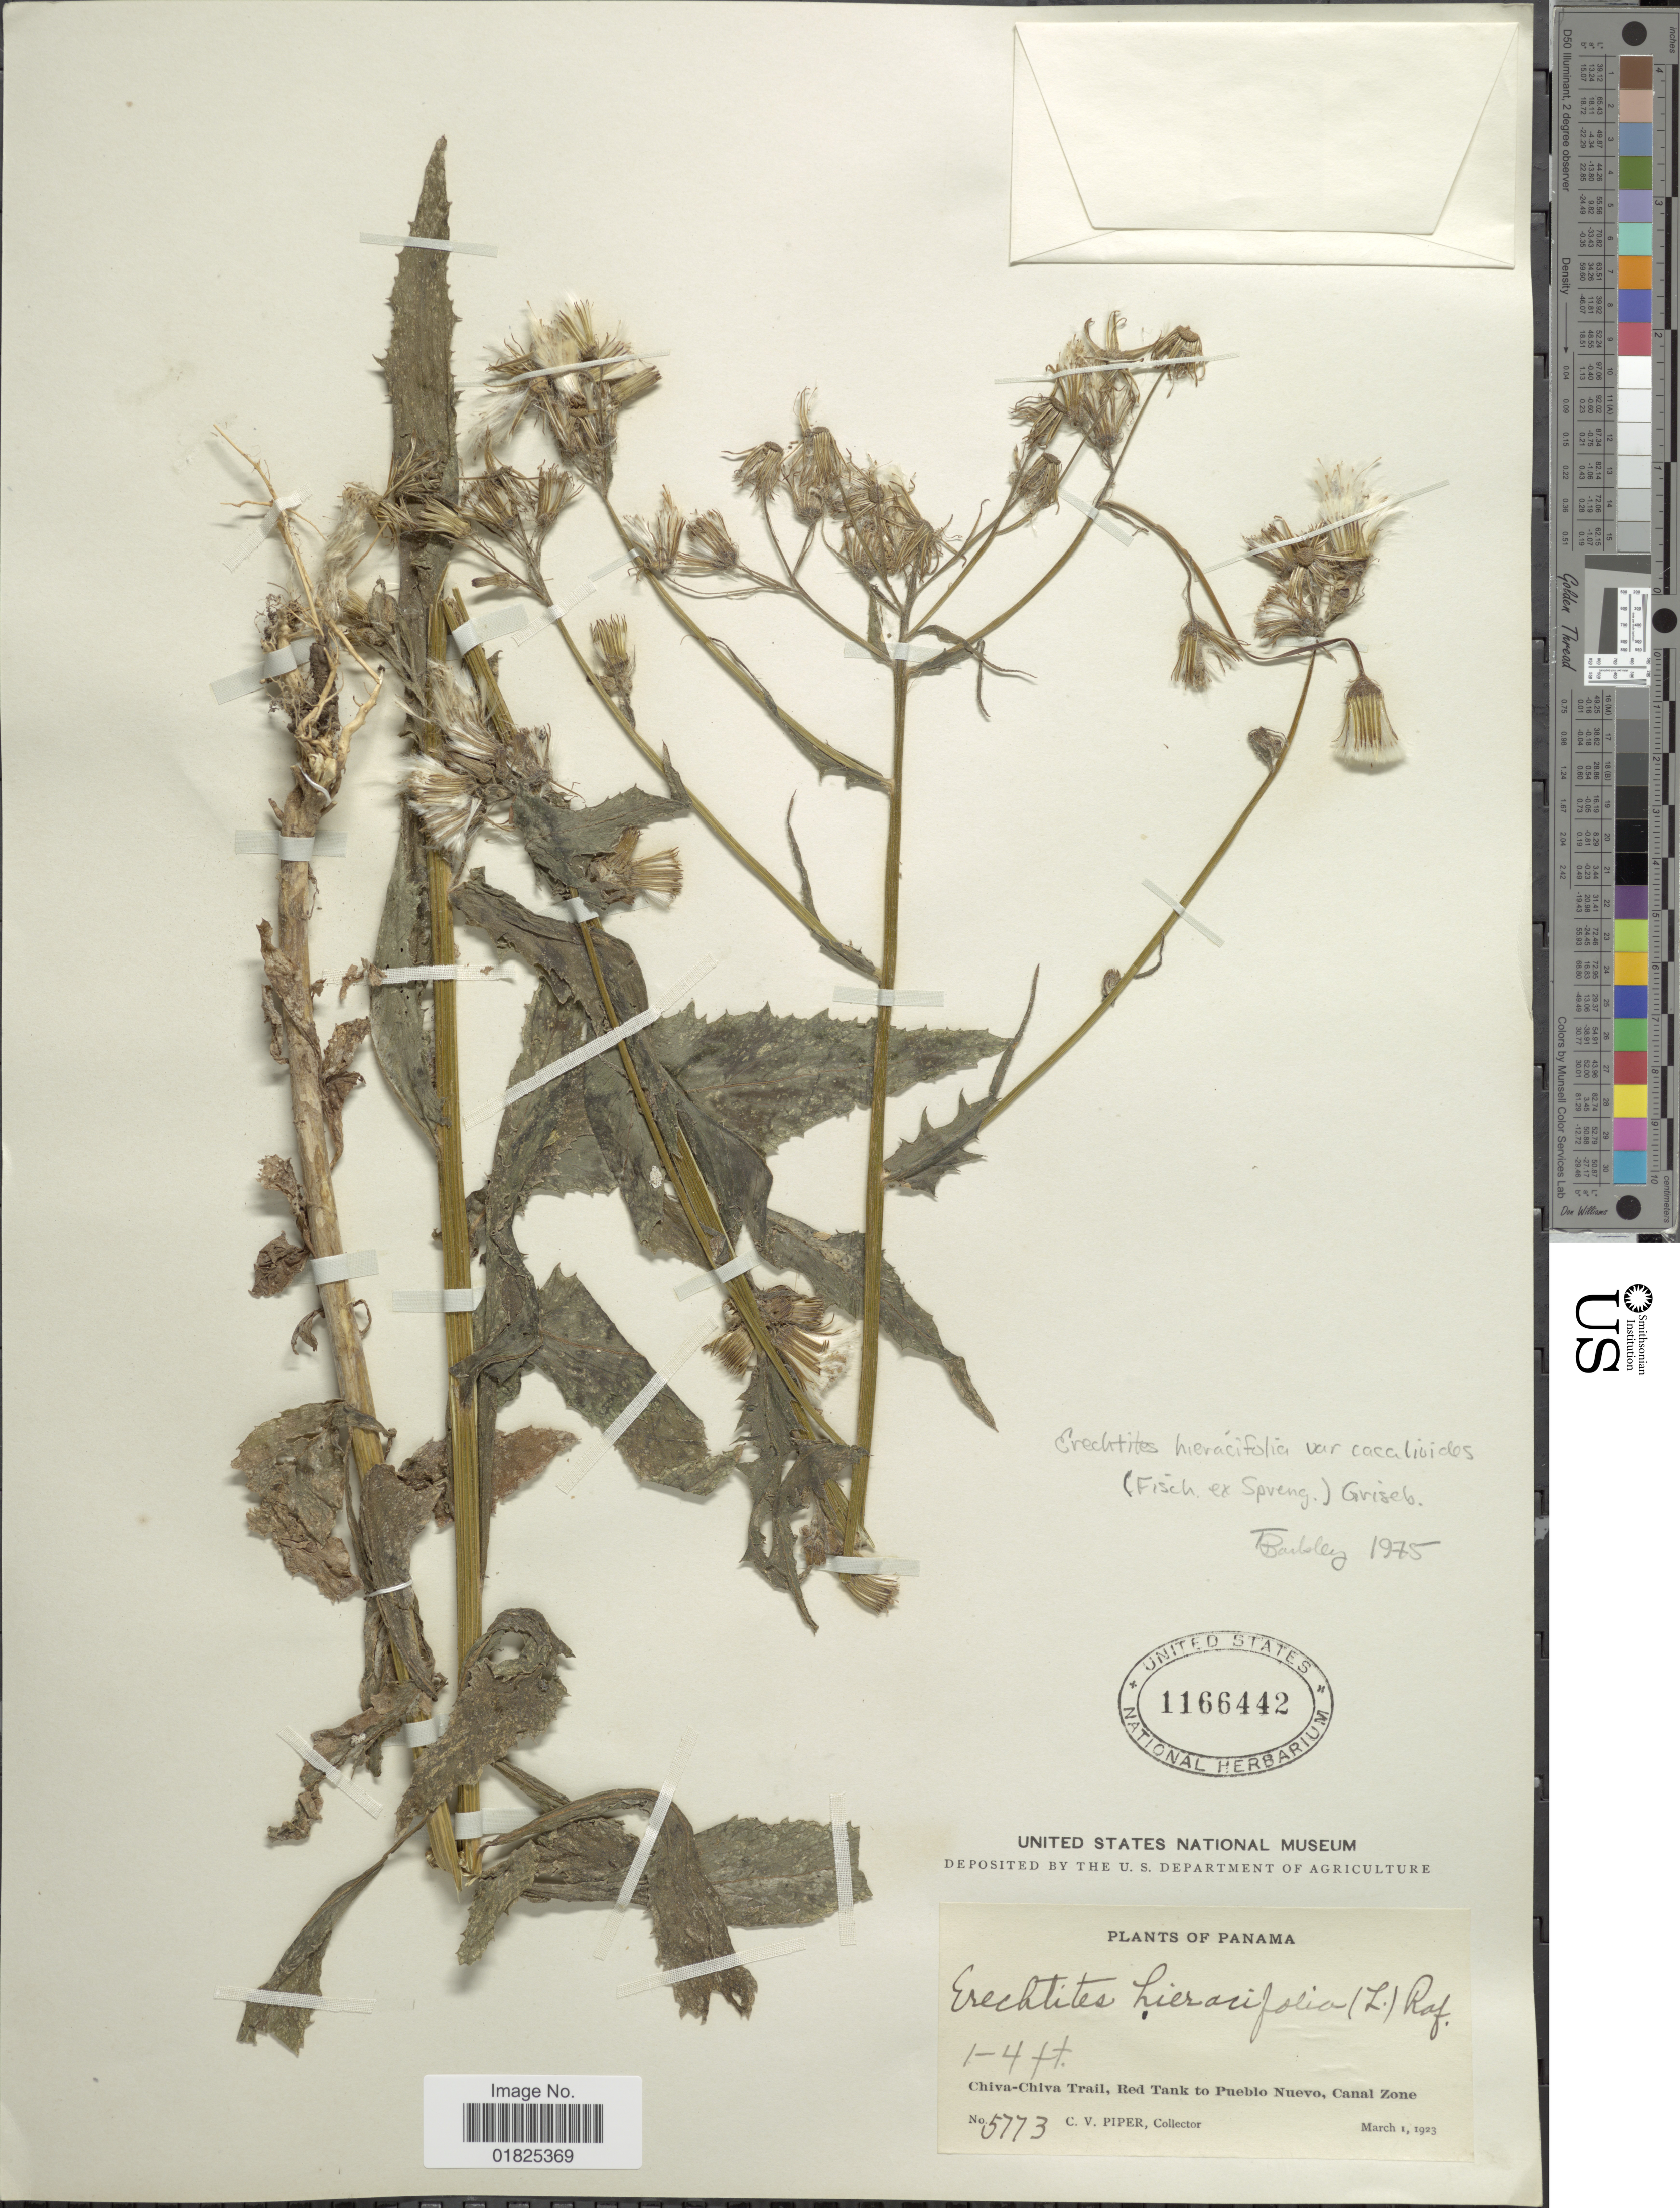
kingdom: Plantae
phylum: Tracheophyta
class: Magnoliopsida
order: Asterales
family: Asteraceae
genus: Erechtites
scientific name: Erechtites hieraciifolius var. cacaliodes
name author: (Fisch. ex Spreng.) Less. ex Griseb.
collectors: C. V. Piper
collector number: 5773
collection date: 1923-03-01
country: Panama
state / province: Colón / Panamá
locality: Chica-Chica Trail, Red Tank to Pueblo Nuevo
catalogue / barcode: US 1166442